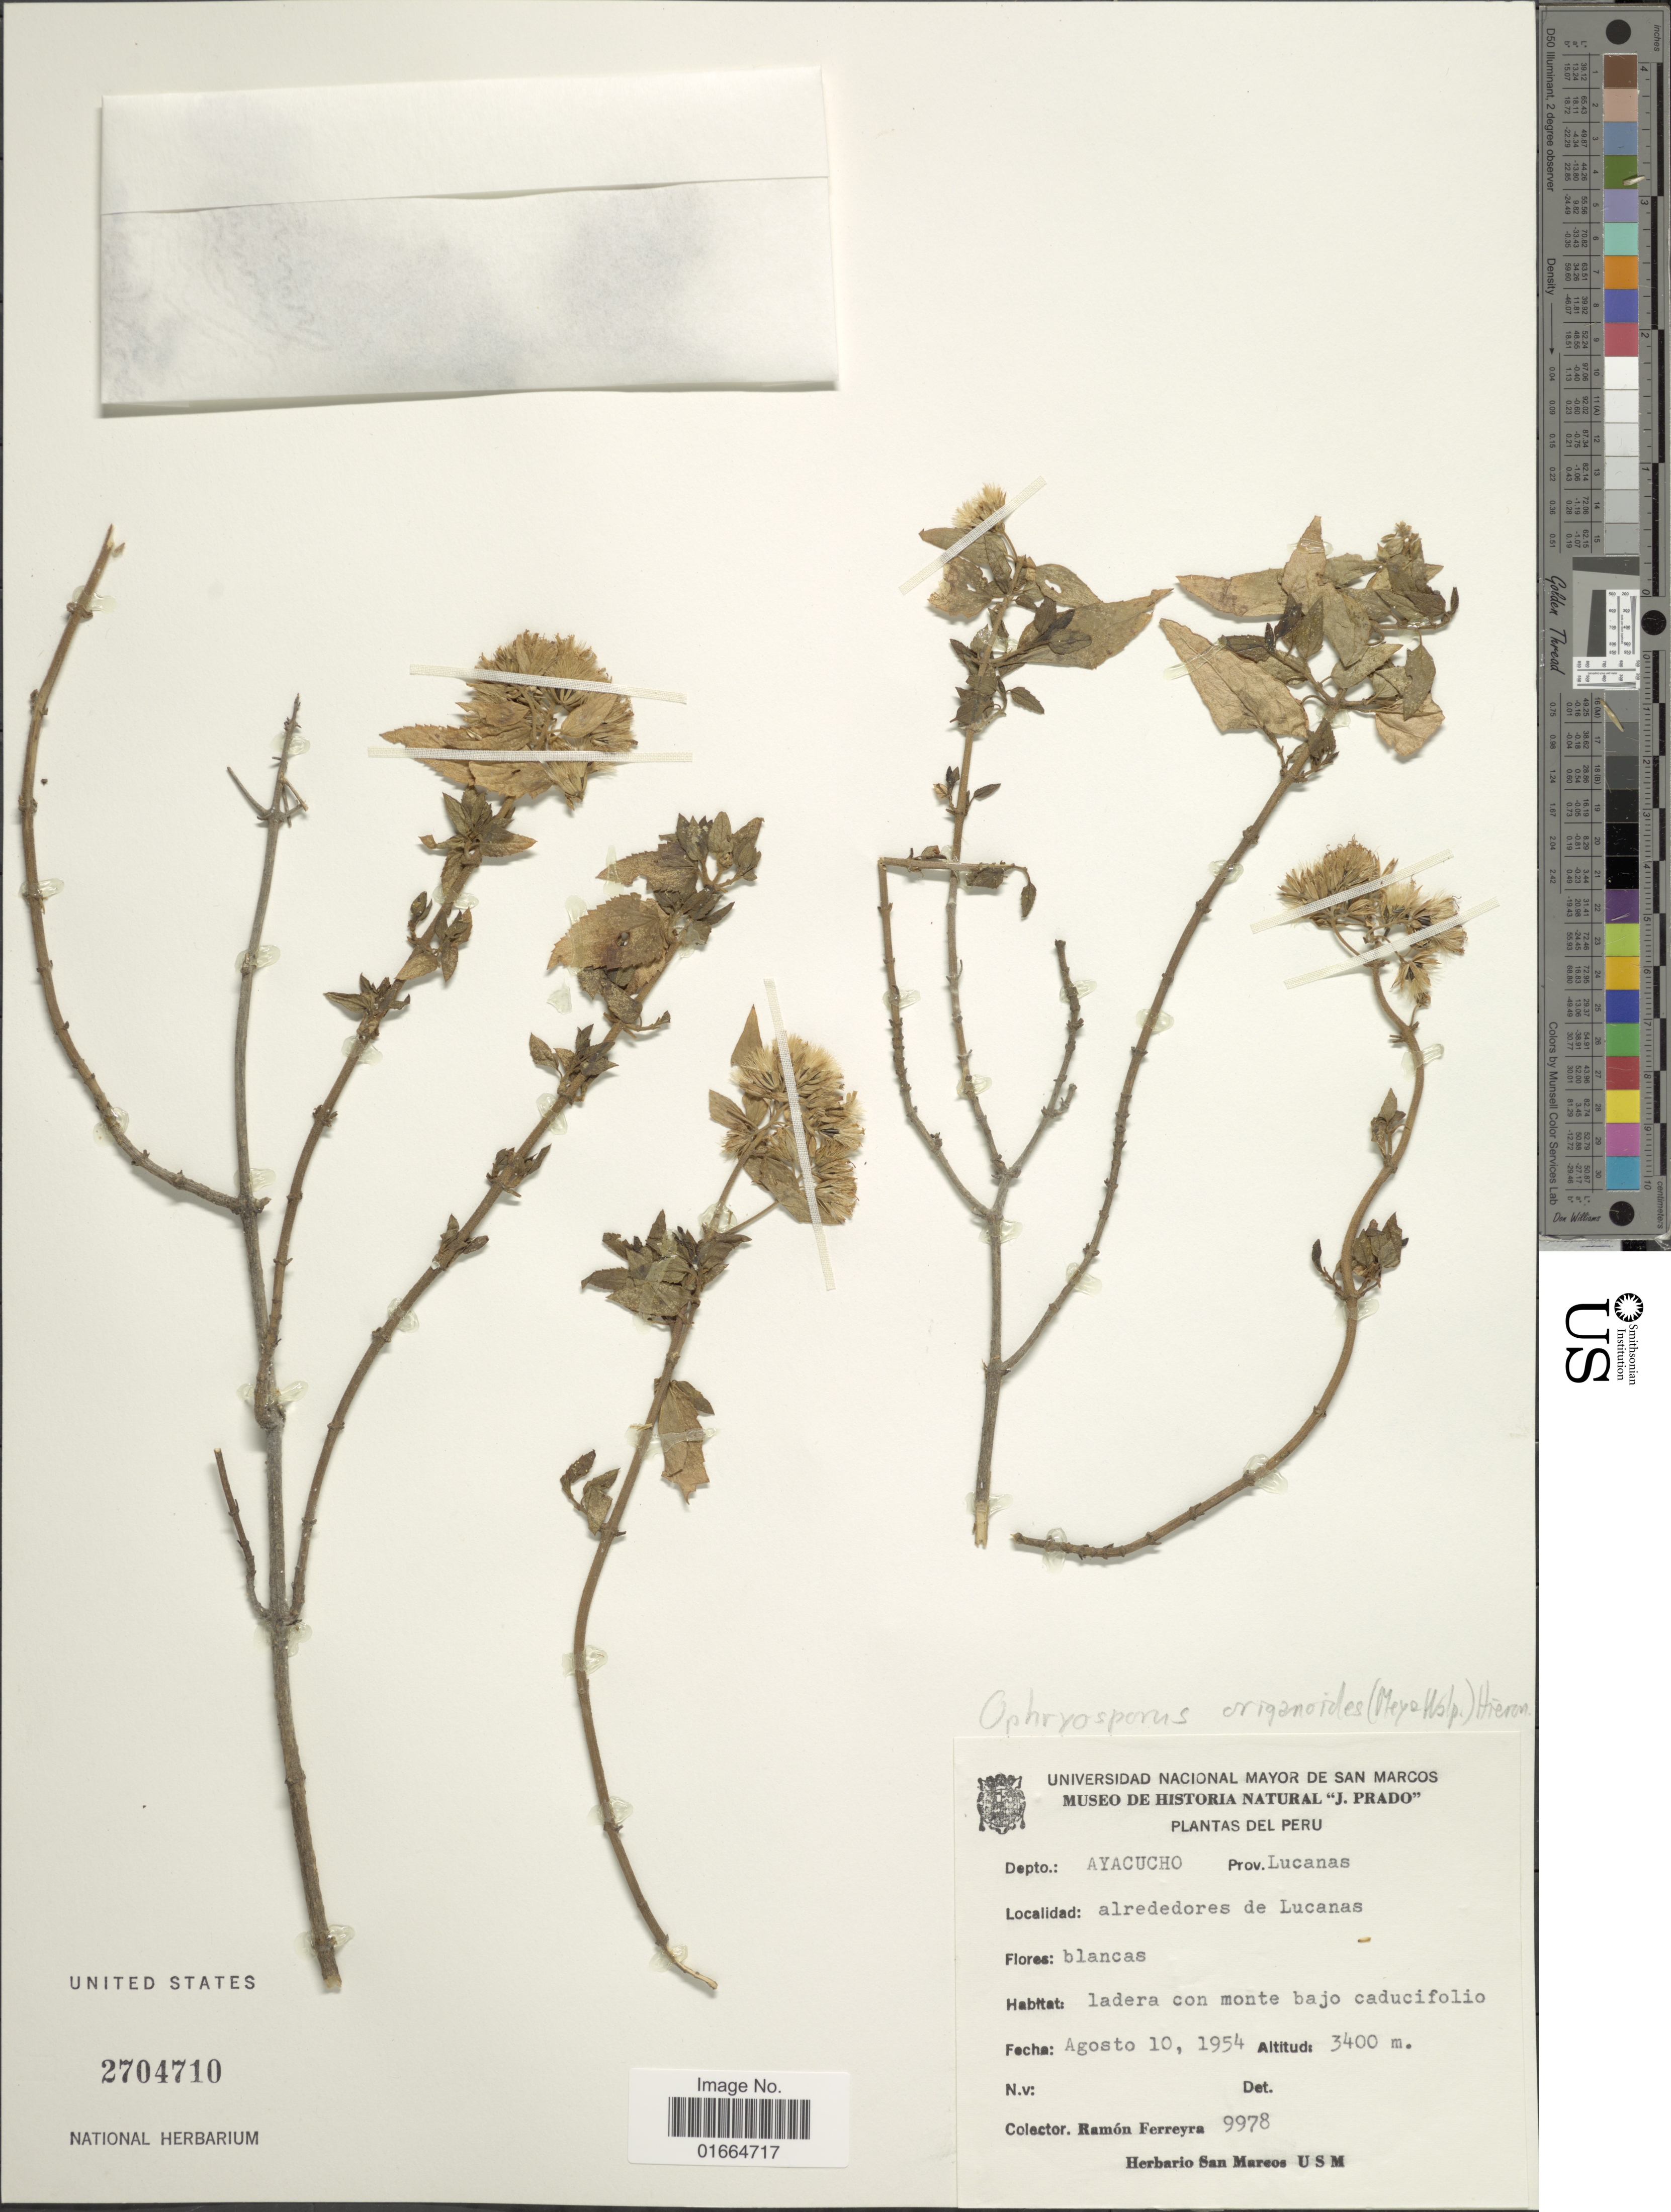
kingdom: Plantae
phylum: Tracheophyta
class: Magnoliopsida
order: Asterales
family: Asteraceae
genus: Ophryosporus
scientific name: Ophryosporus heptanthus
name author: (Sch. Bip. ex Wedd.) R.M. King & H. Rob.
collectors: R. A. Ferreyra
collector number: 9978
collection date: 1954-08-10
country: Peru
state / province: Ayacucho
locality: Depto. Ayacucho, Prov.: Lucanas, Alrededores de Lucanas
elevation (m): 3400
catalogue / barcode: US 2704710